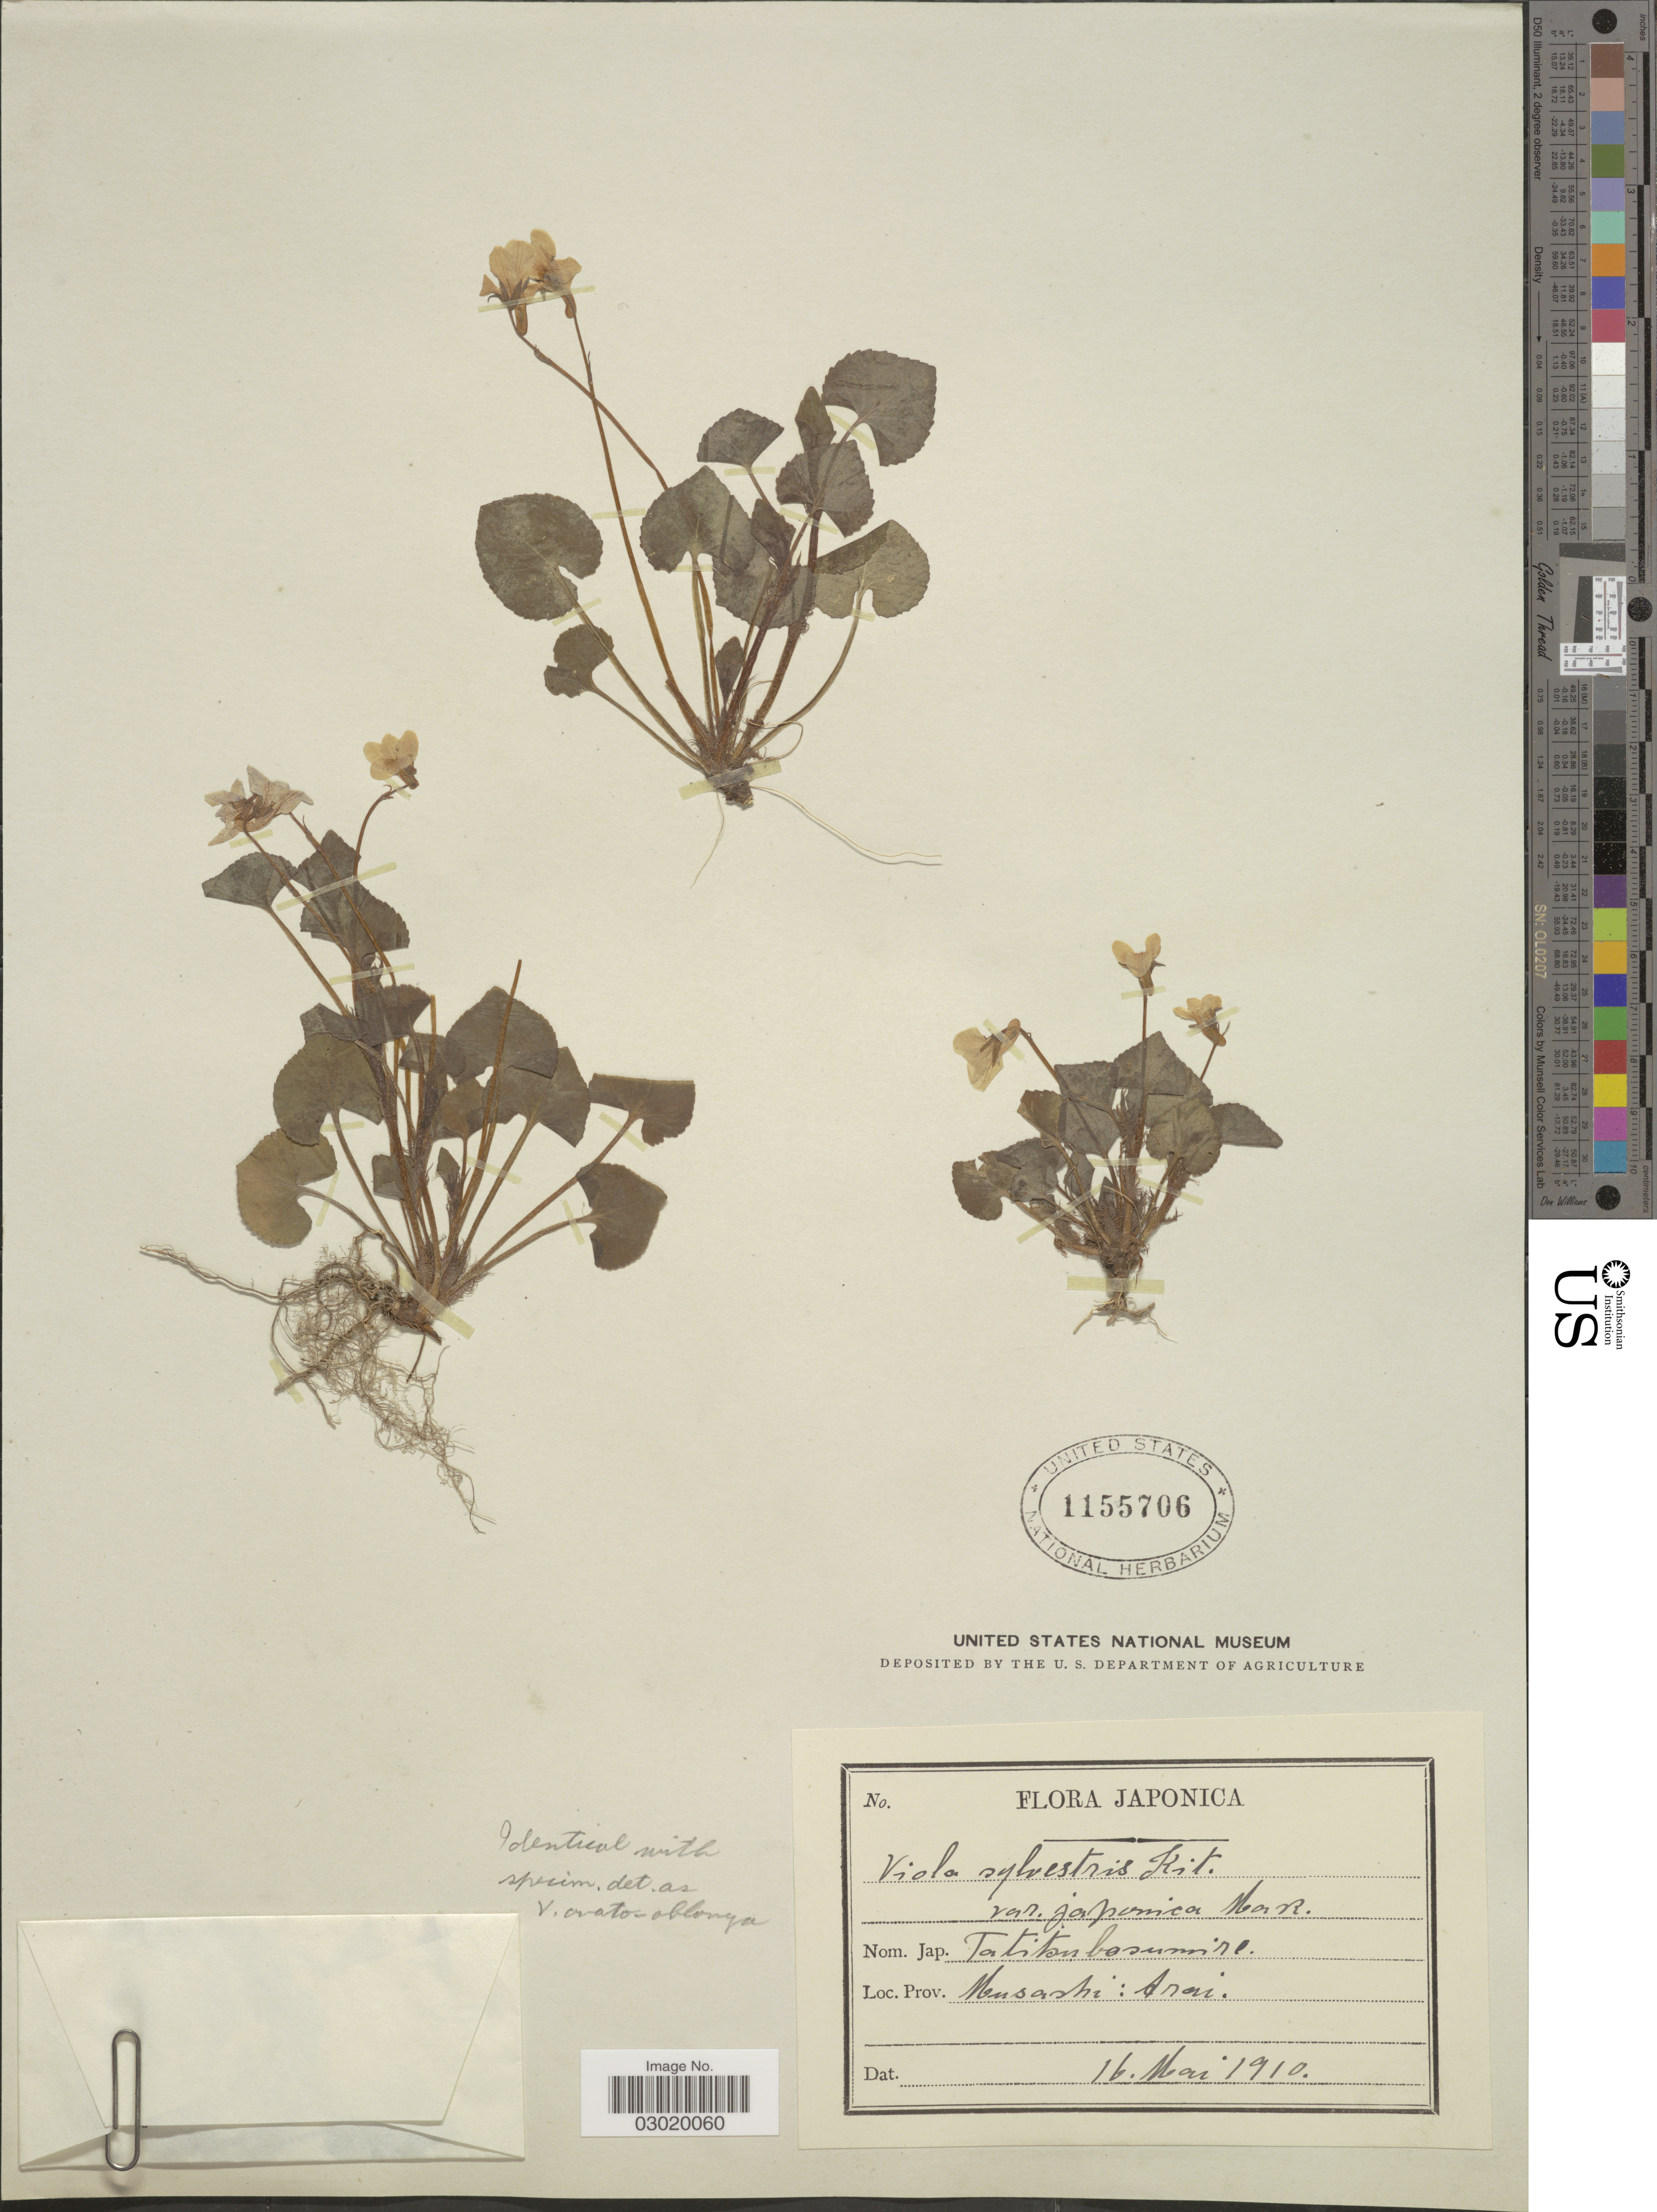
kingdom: Plantae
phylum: Tracheophyta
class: Magnoliopsida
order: Malpighiales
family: Violaceae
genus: Viola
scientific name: Viola ovato-oblonga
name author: Makino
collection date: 1910-05-16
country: Japan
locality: Prov. Musashi: Arai.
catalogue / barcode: US 1155706